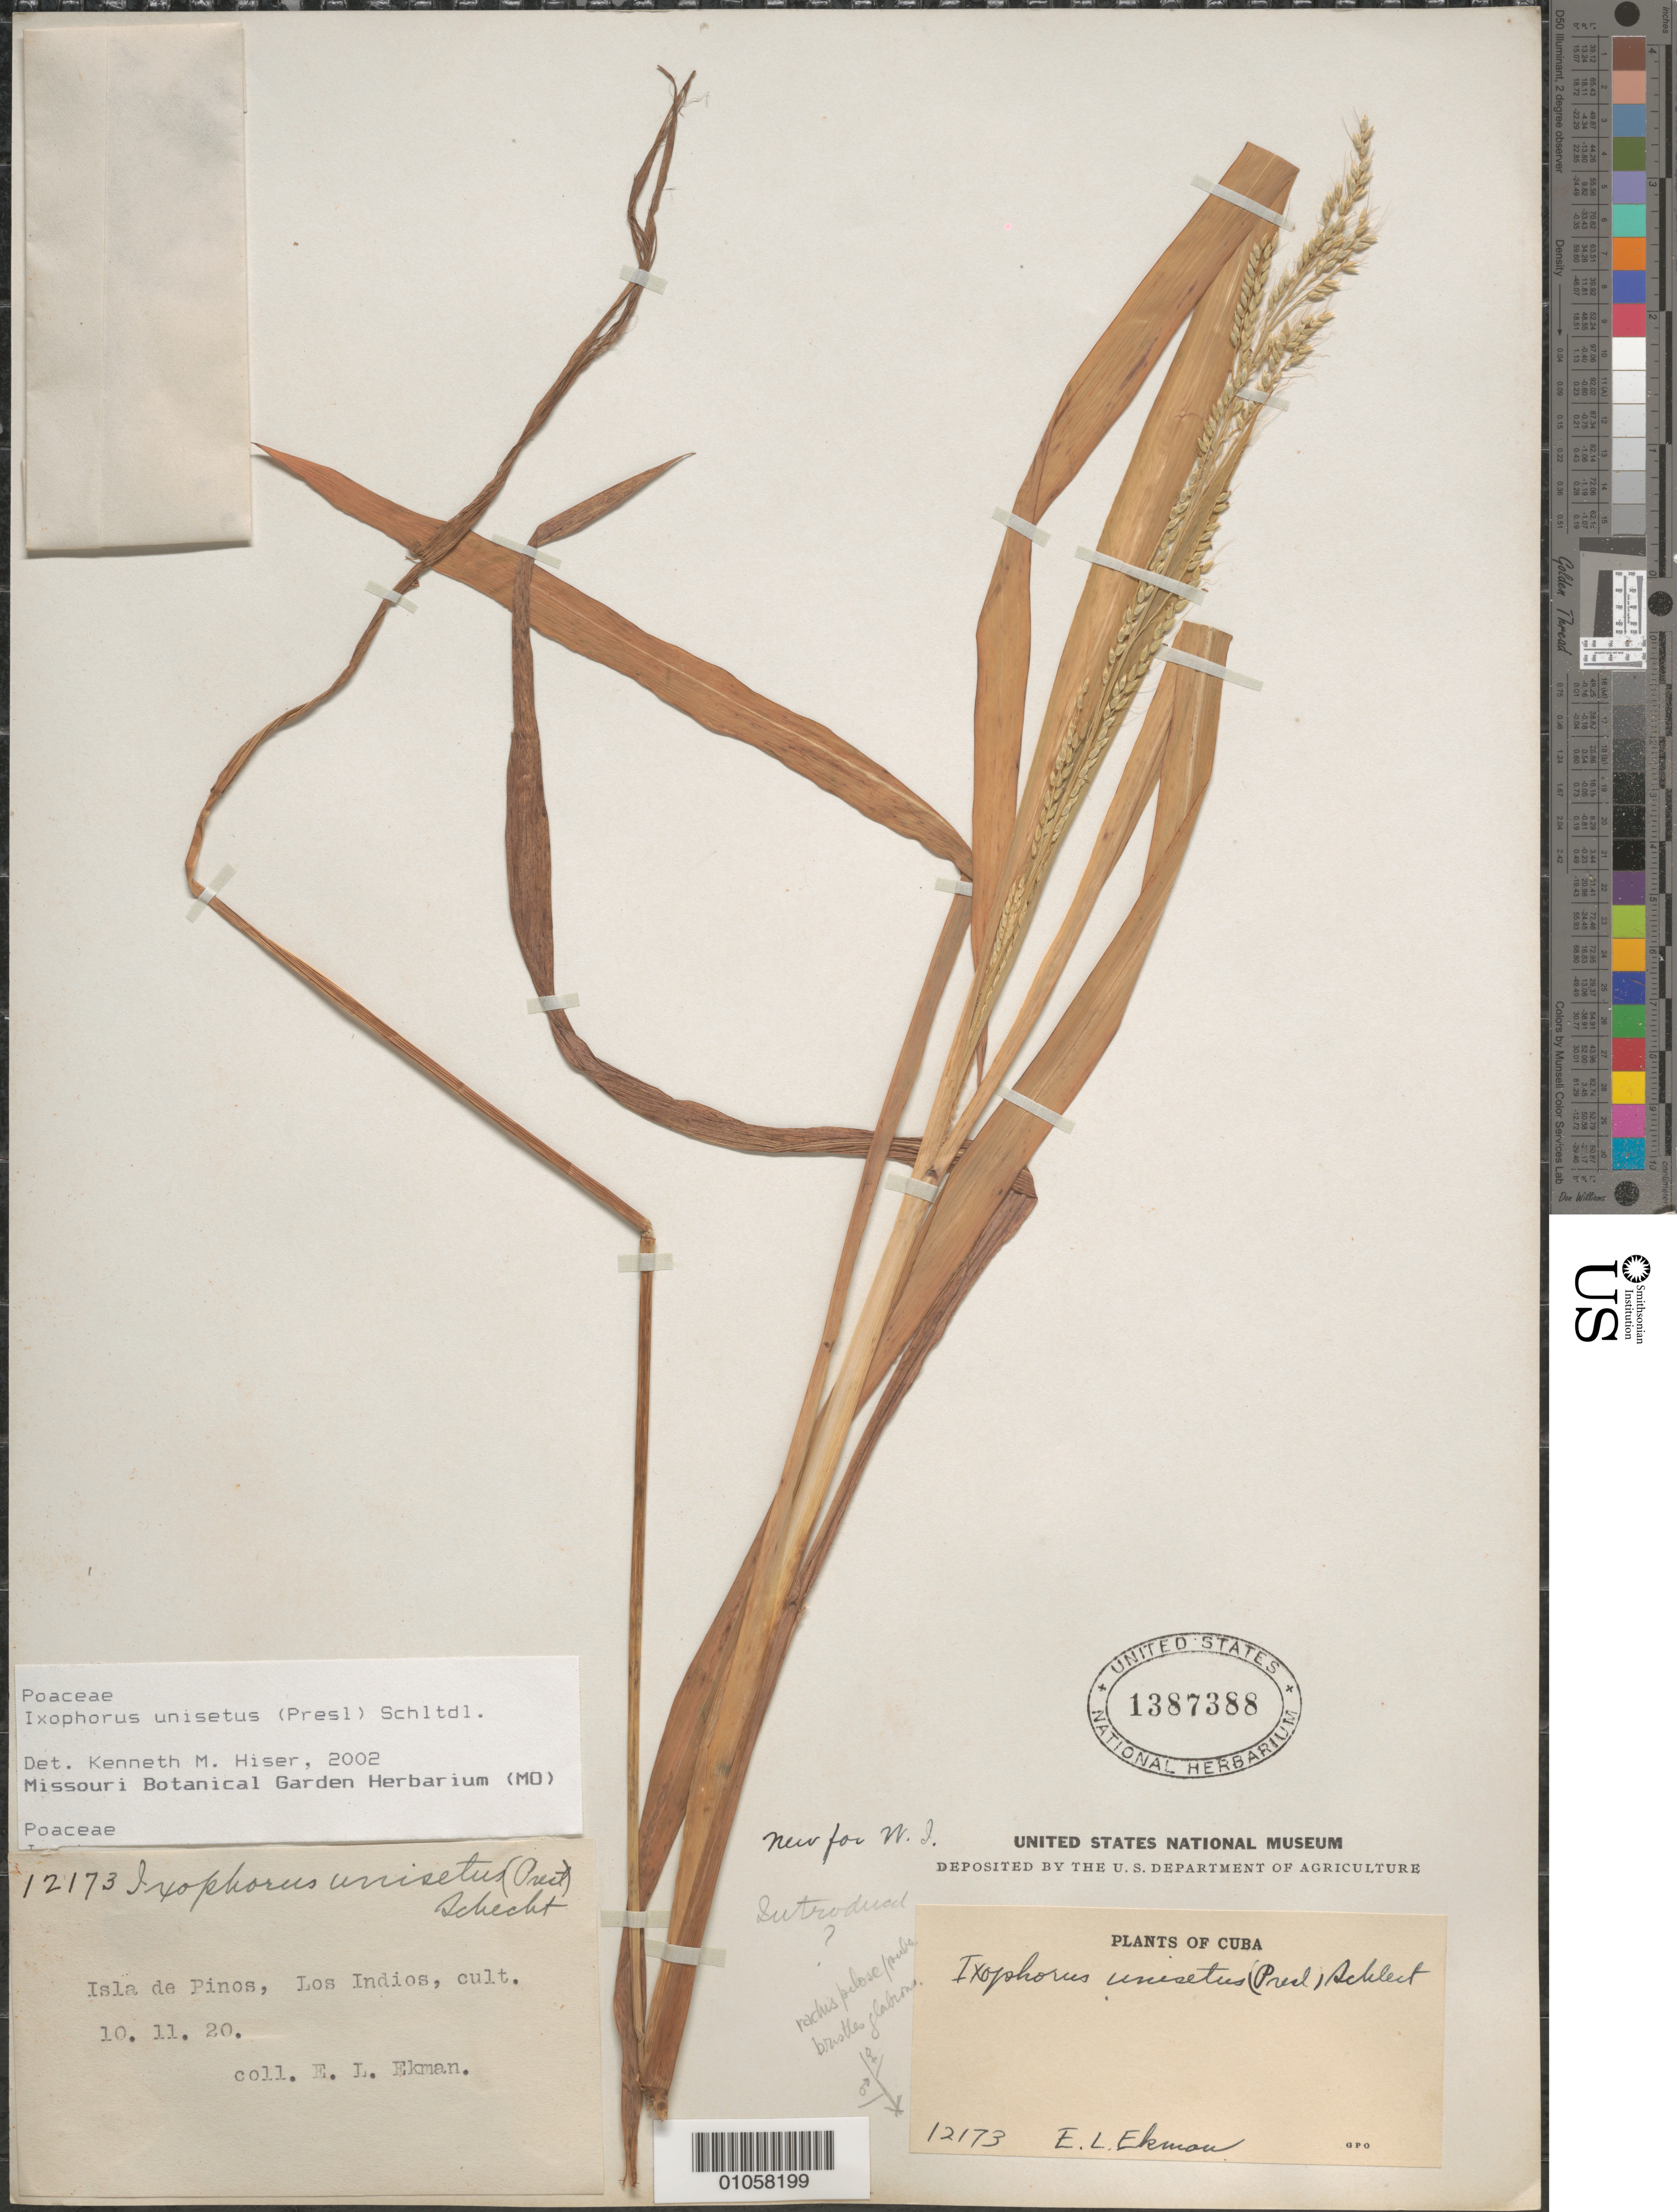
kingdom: Plantae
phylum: Tracheophyta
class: Liliopsida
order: Poales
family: Poaceae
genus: Ixophorus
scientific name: Ixophorus unisetus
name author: (J. Presl) Schltdl.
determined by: Hiser, K.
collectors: E. L. Ekman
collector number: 12173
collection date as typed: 10 Nov 1920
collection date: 1920-11-10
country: Cuba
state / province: Isla de la Juventud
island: Isla de la Juventud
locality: Los Indios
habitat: Cultivated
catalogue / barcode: US 1387388